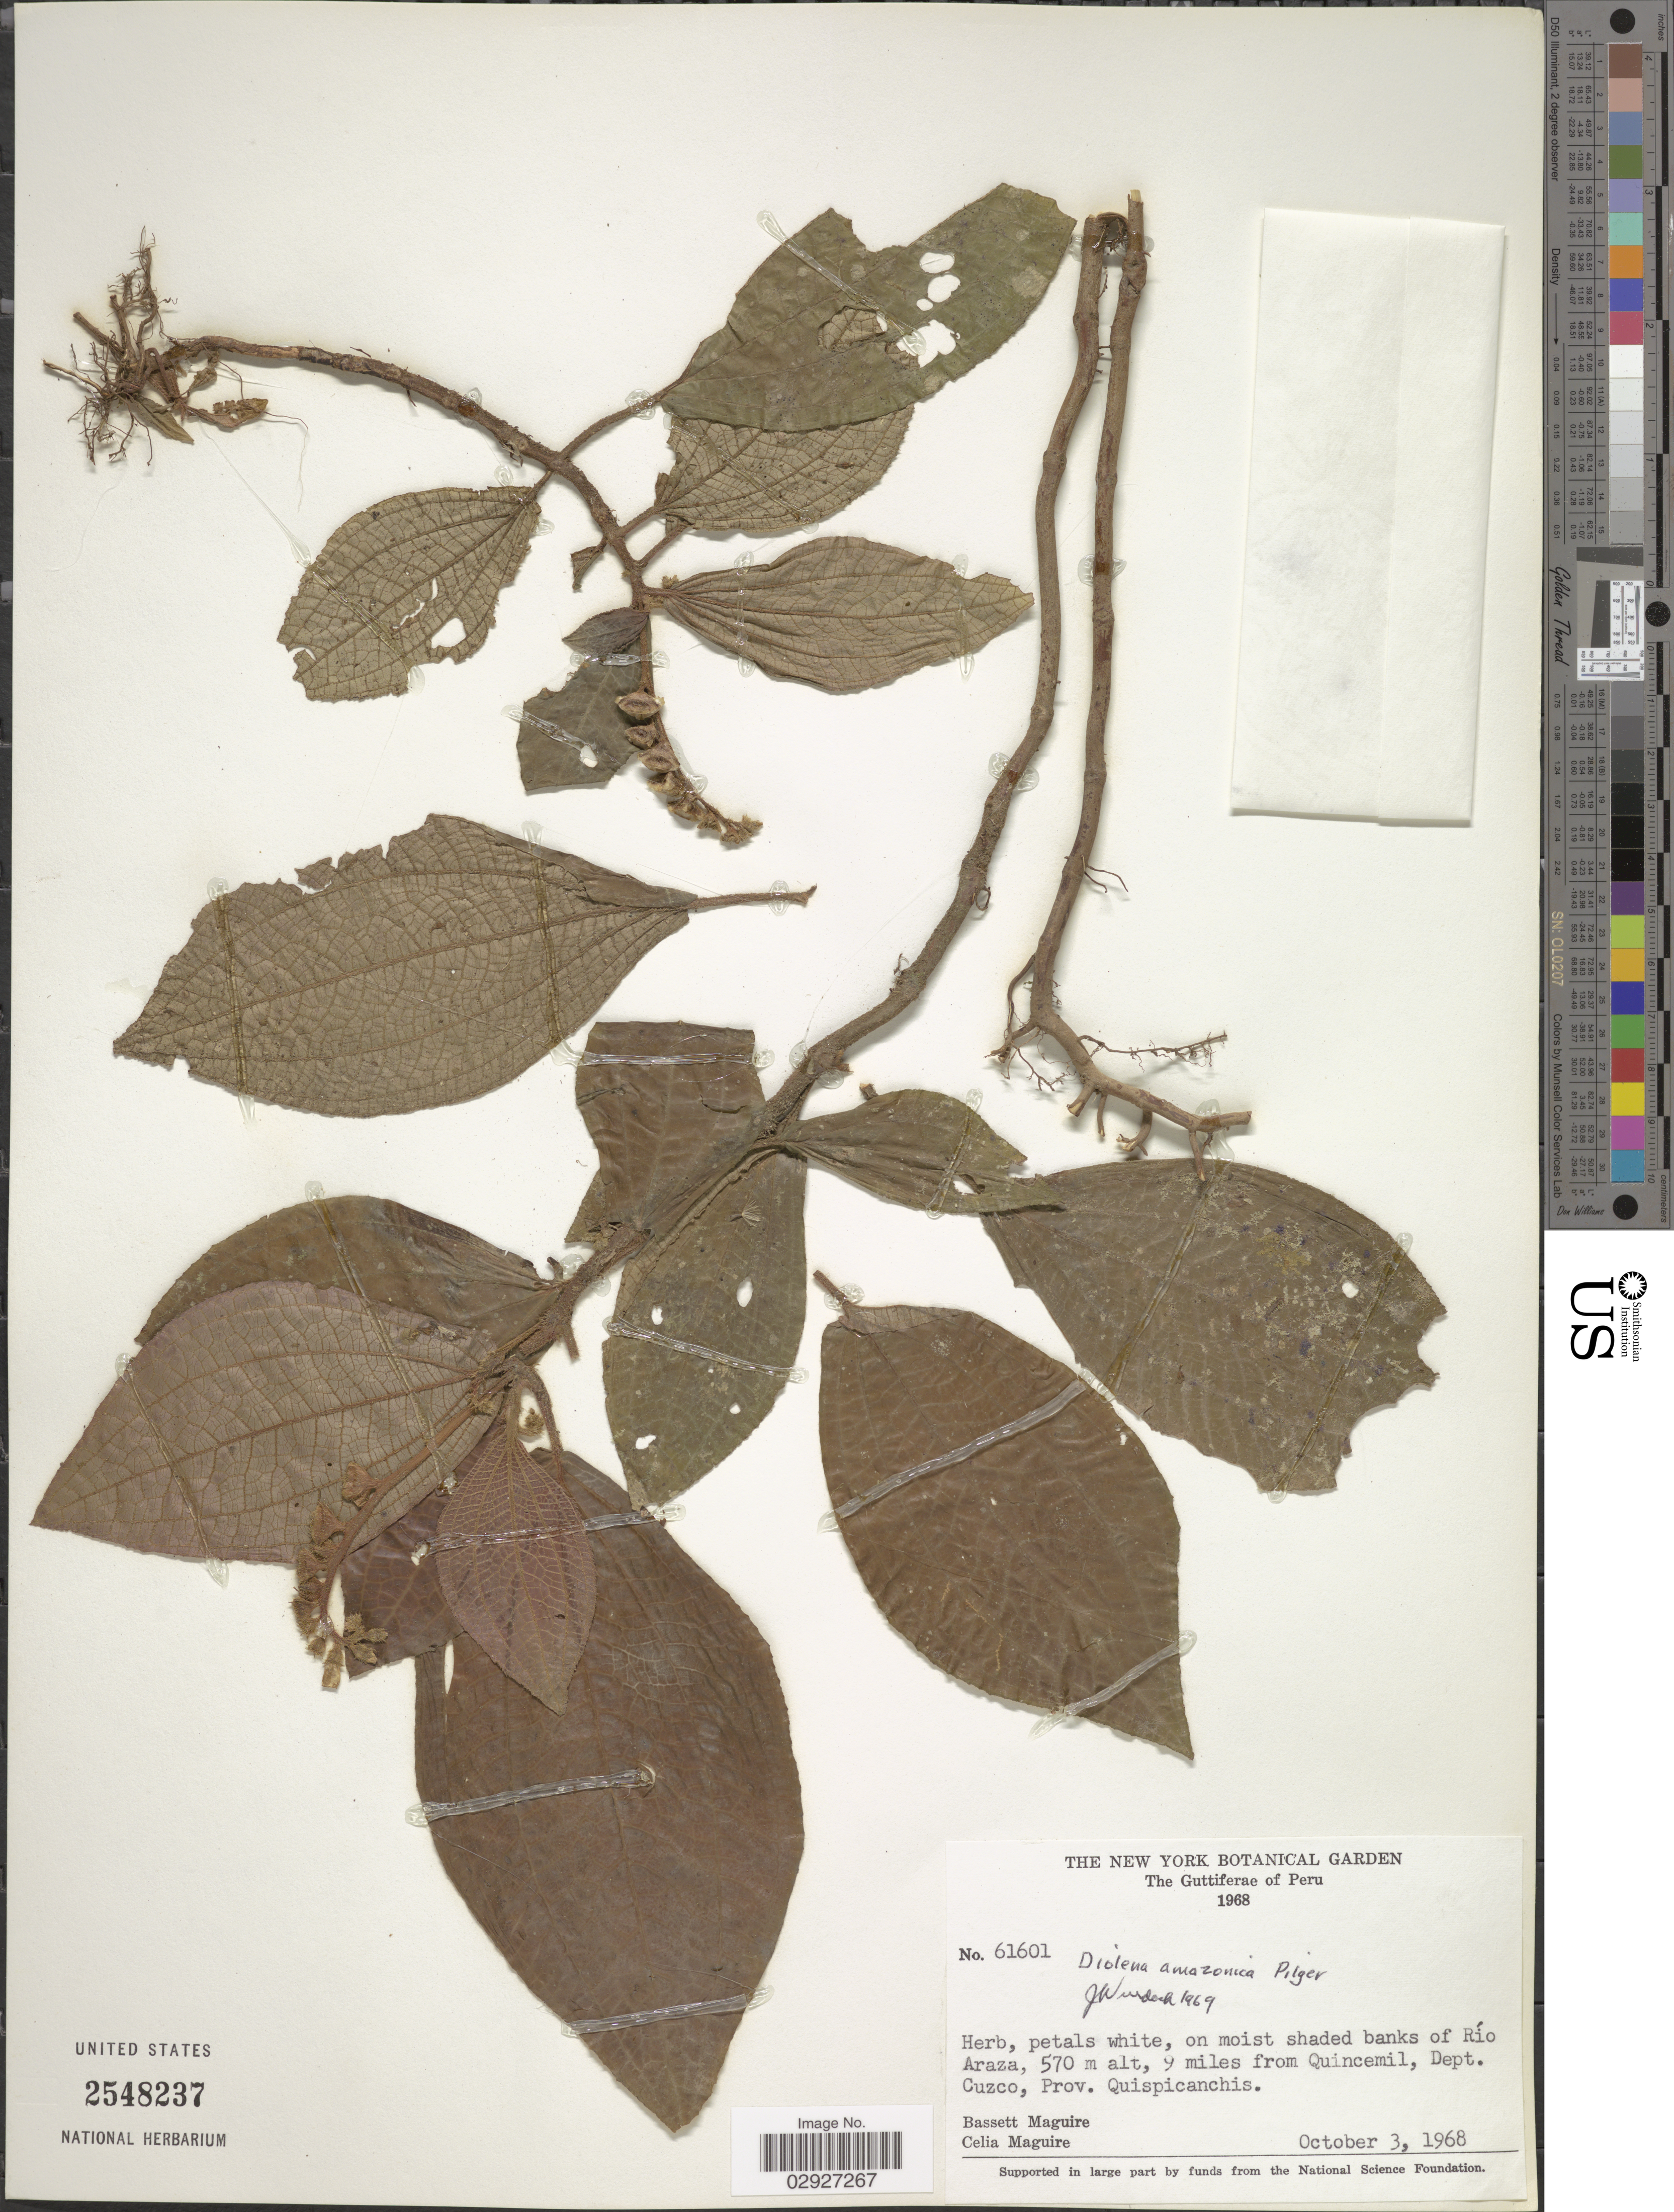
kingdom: Plantae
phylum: Tracheophyta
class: Magnoliopsida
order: Myrtales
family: Melastomataceae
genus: Triolena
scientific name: Triolena amazonica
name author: (Pilg.)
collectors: B. Maguire & C. K. Maguire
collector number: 61601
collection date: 1968-10-03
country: Peru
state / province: Cusco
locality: The Guttiferae of Peru, on moist shaded banks of Río Araza, 9 miles from Quincemil, Dept. Cuzco, Prov. Quispicanchis.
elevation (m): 570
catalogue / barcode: US 2548237